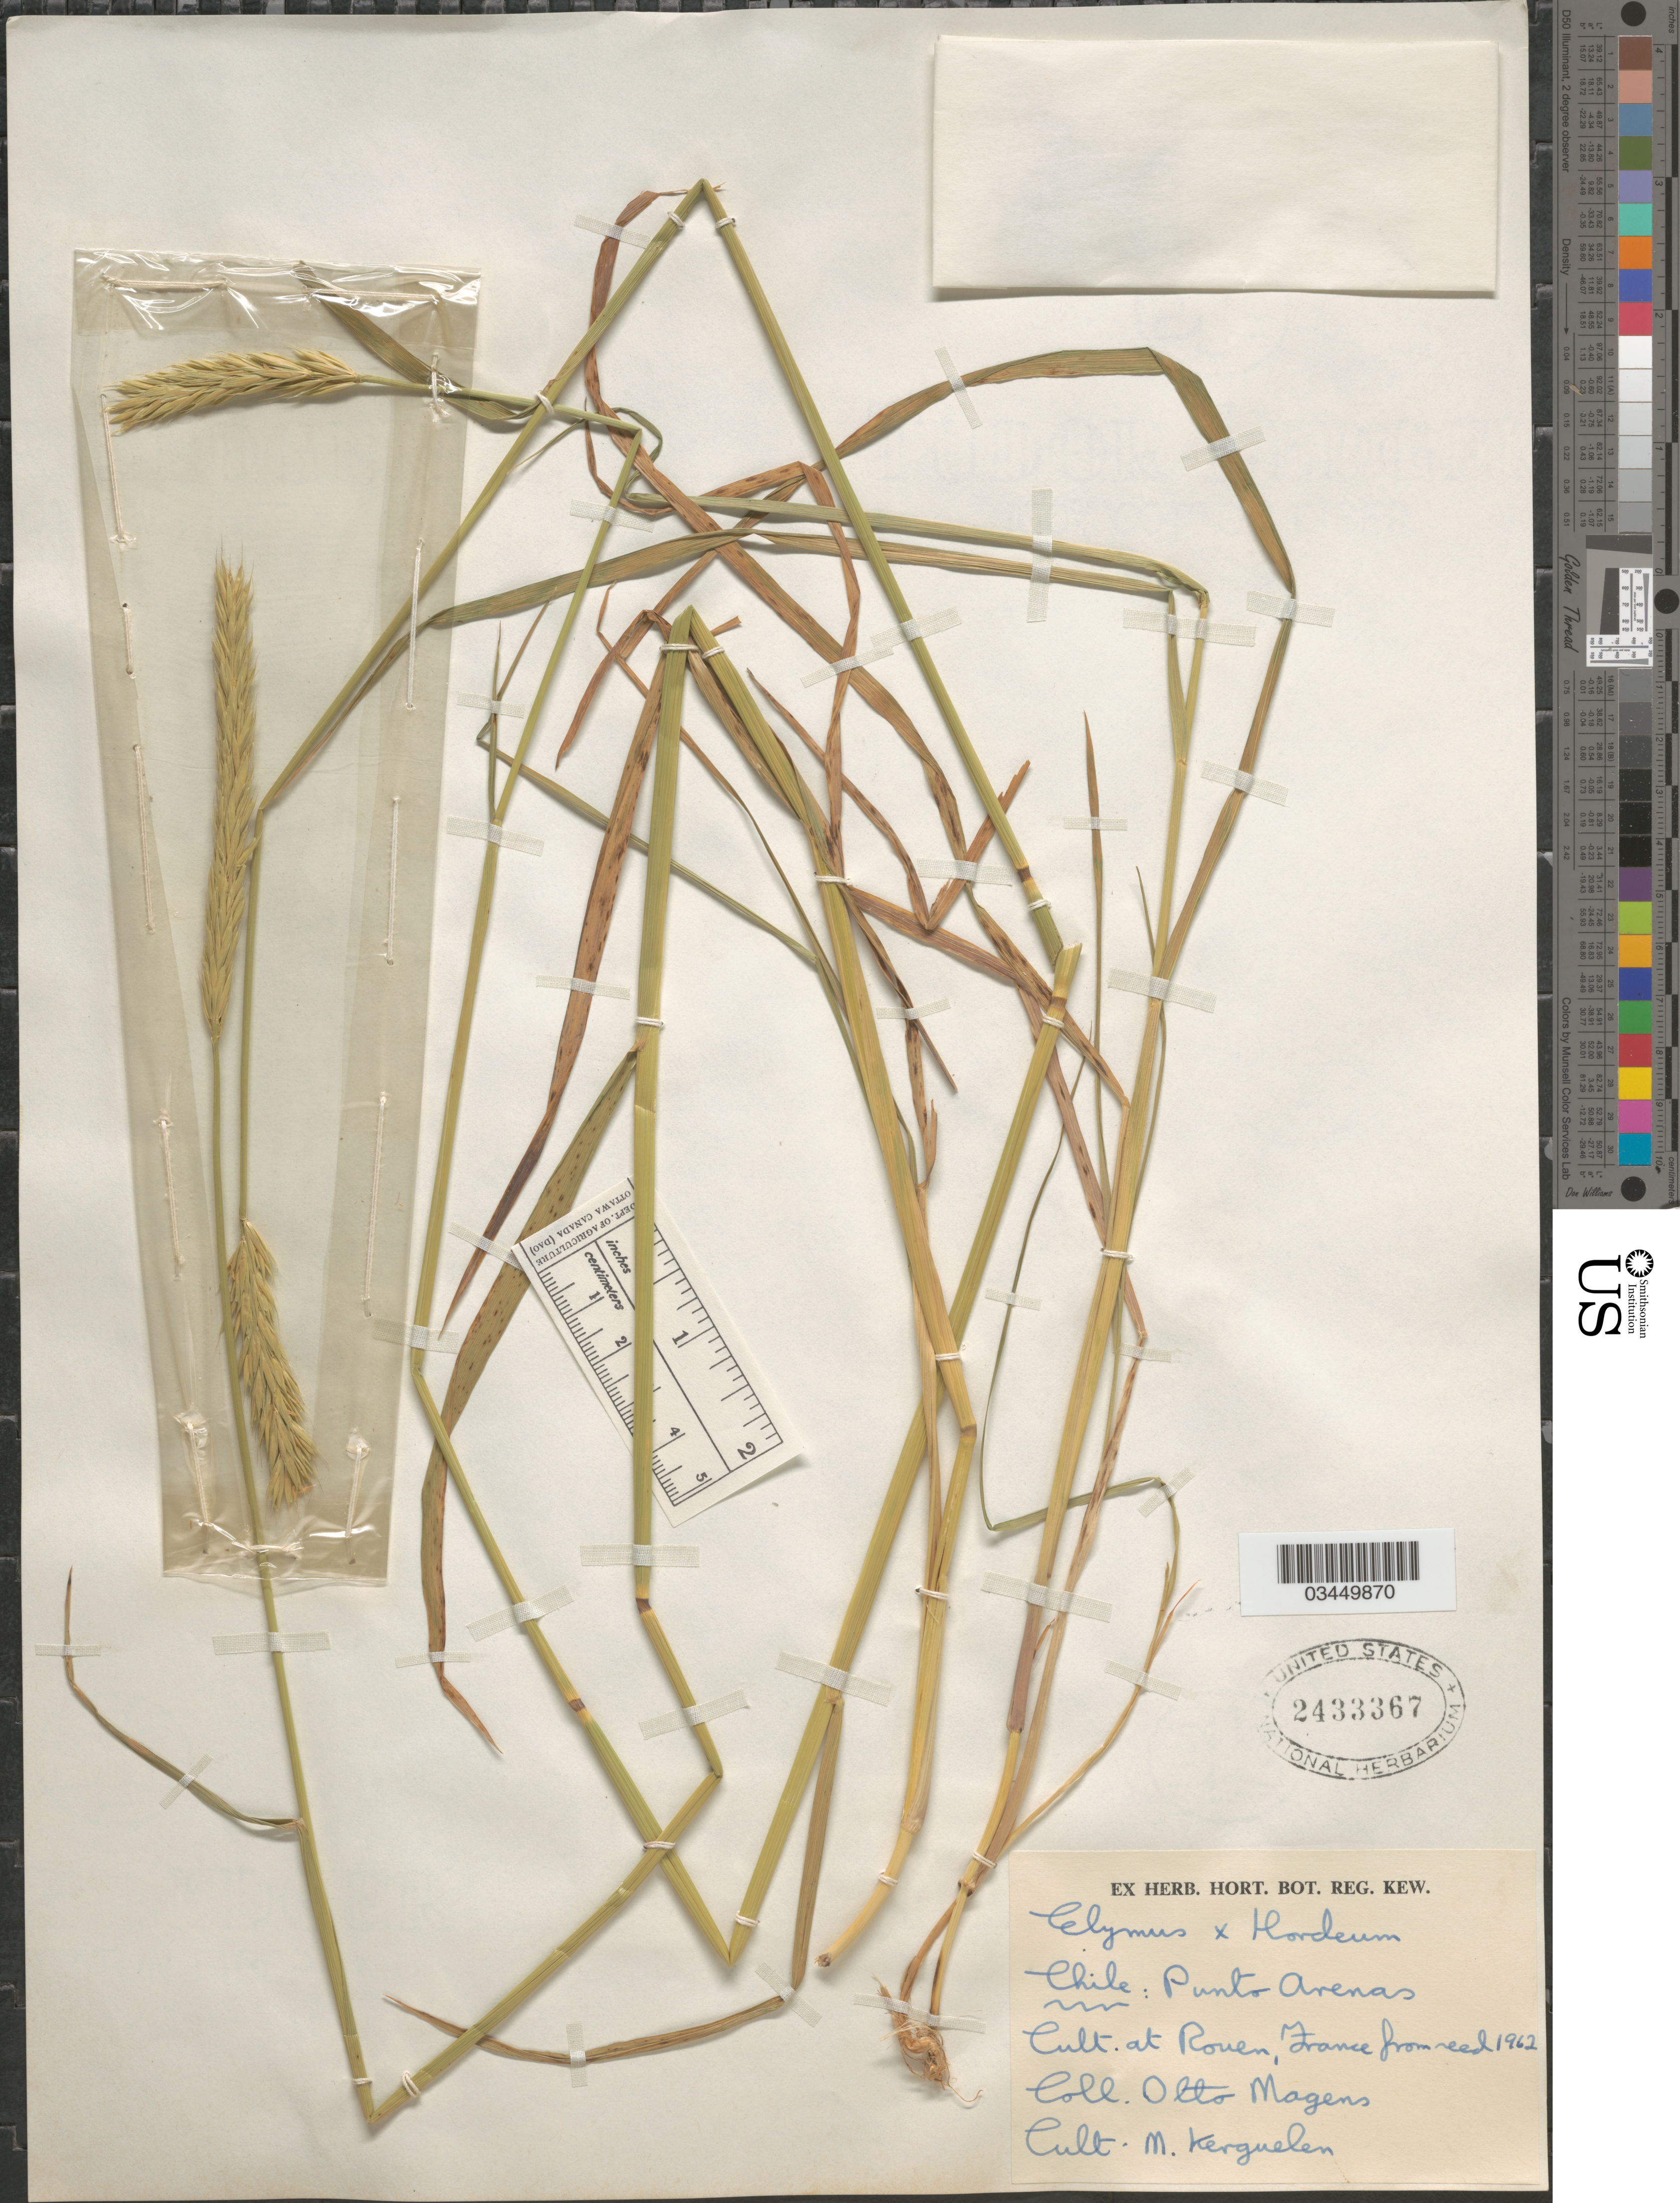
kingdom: Plantae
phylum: Tracheophyta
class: Liliopsida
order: Poales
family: Poaceae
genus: Elymus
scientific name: Elymus sp.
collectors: M. Kerguélen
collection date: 1962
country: France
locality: Punto Arenas. Cult. at Rouen.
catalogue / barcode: US 2433367